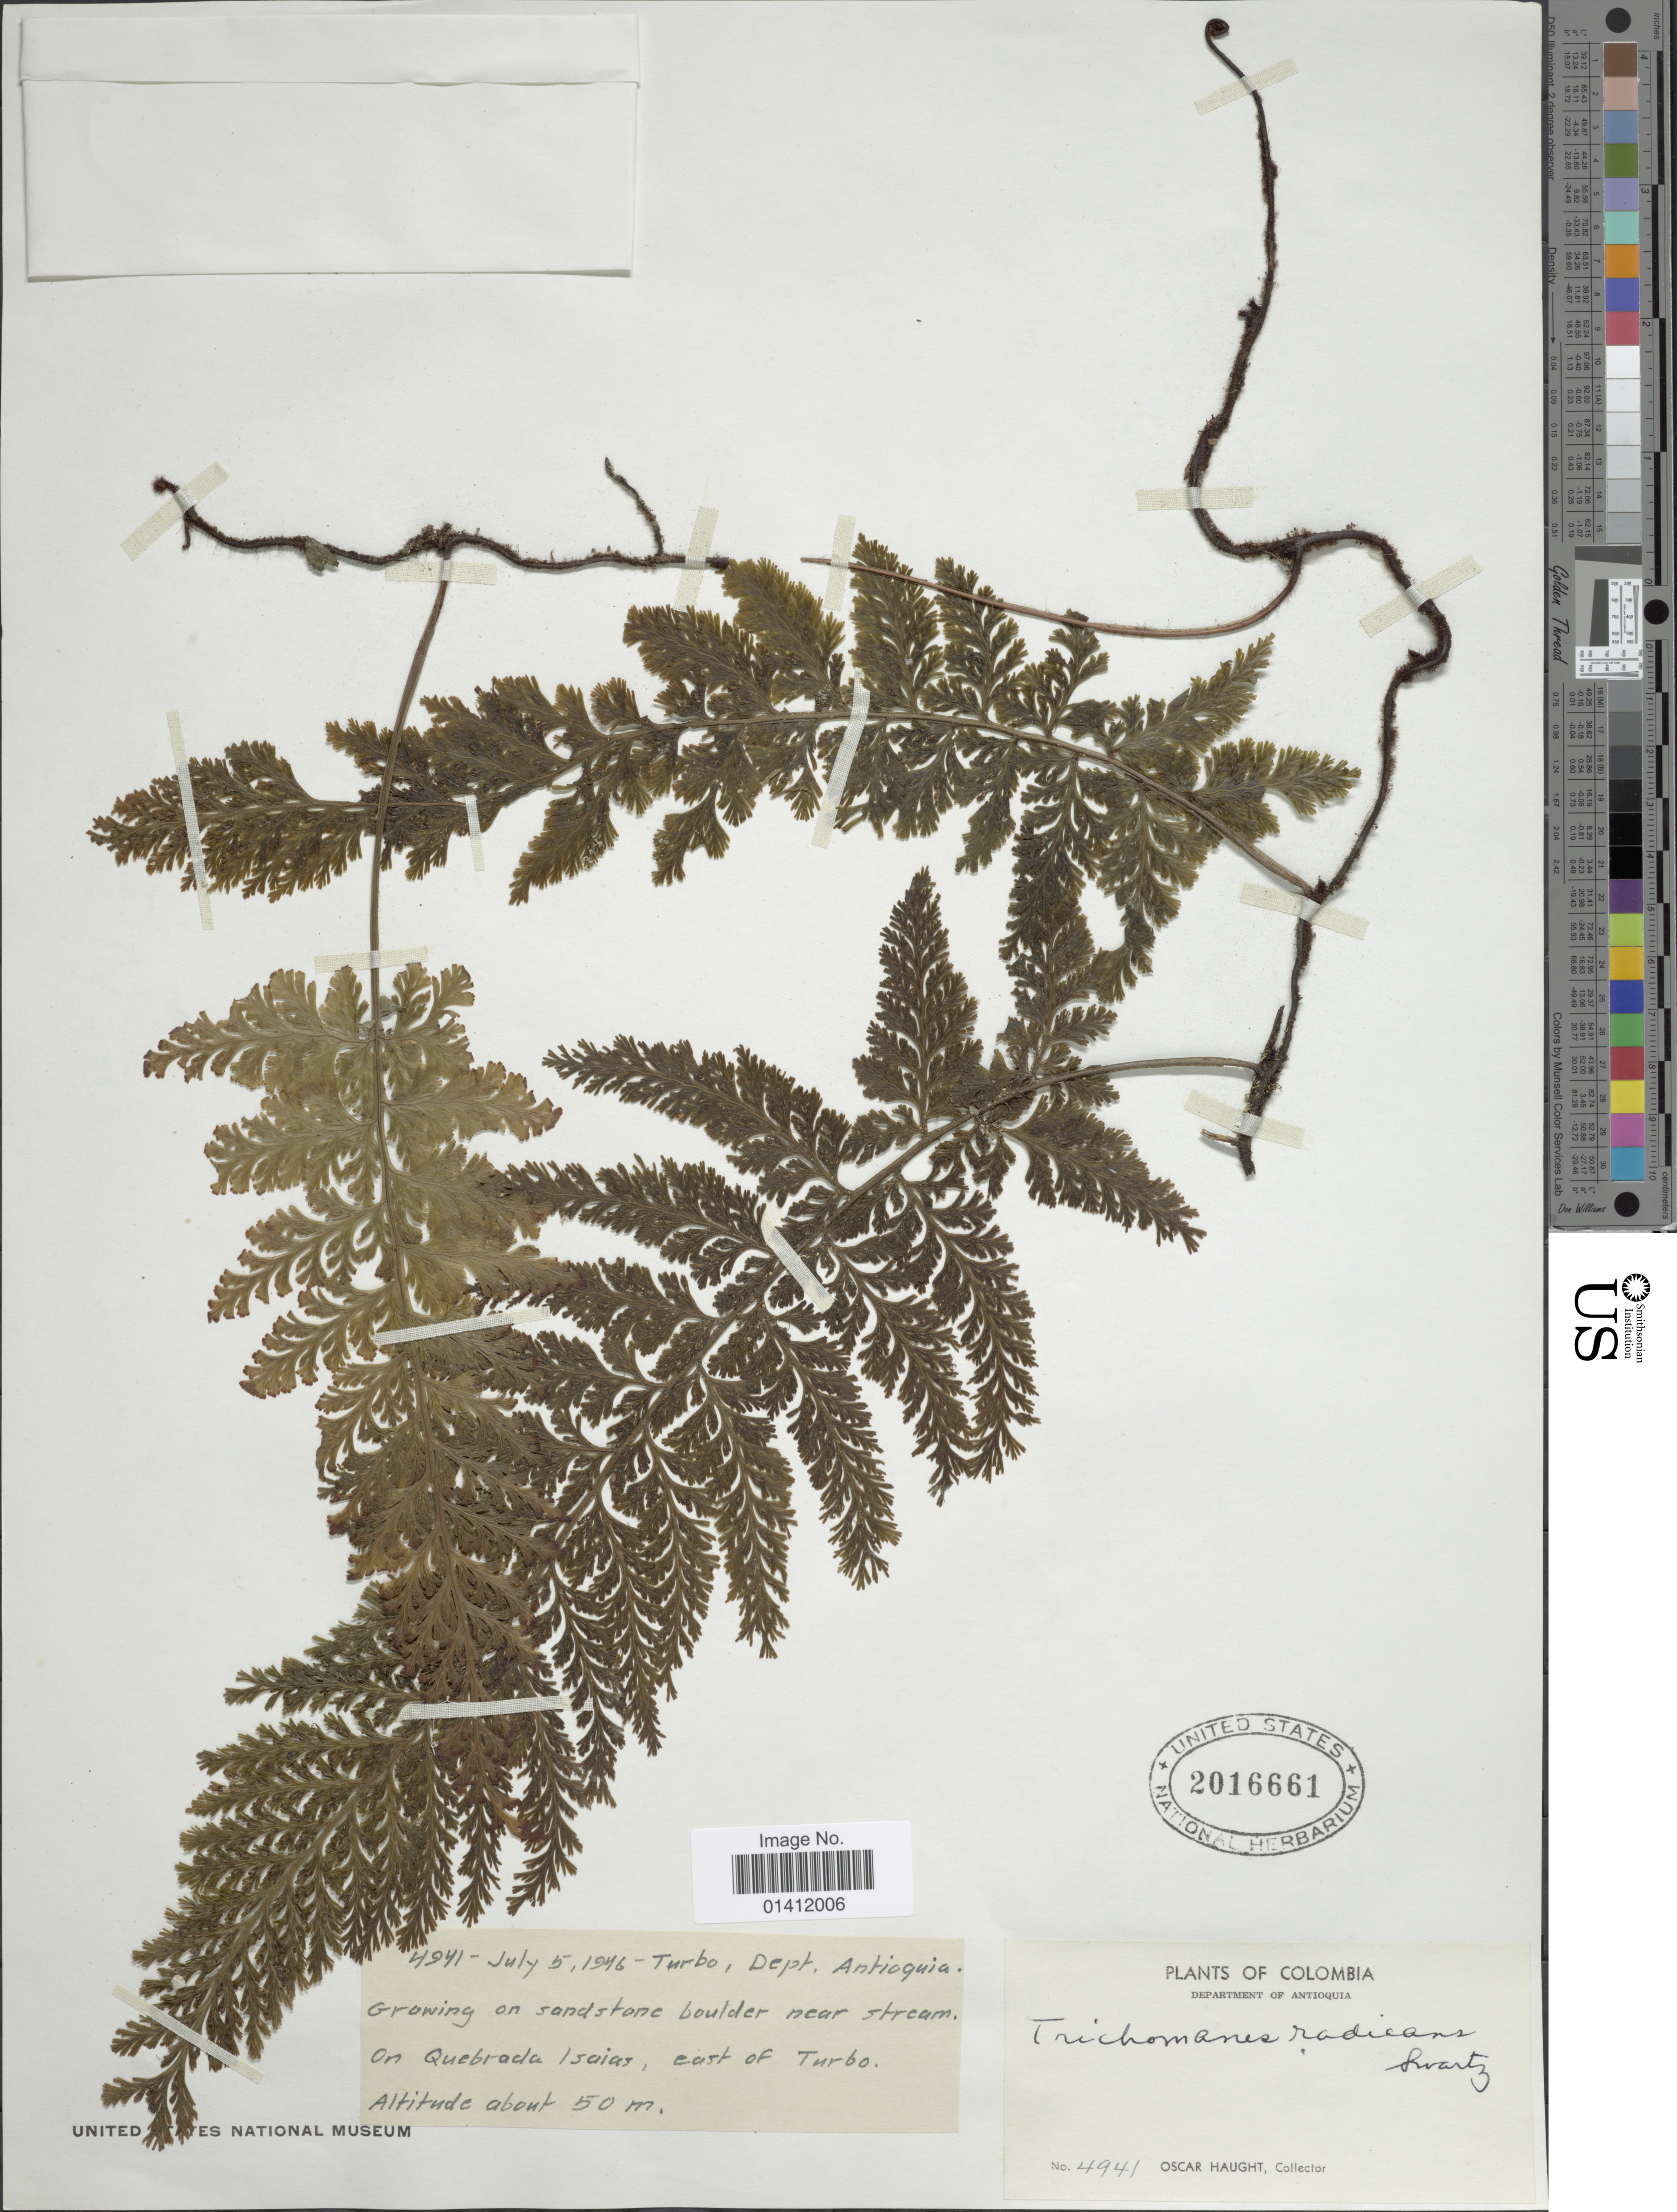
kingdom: Plantae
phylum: Tracheophyta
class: Polypodiopsida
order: Hymenophyllales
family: Hymenophyllaceae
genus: Vandenboschia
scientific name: Vandenboschia radicans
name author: (Sw.) Copel.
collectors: O. L. Haught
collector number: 4941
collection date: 1946-07-05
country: Colombia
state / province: Antioquia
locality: Department of Antioquia. Growing on a sandstone boulder near stream, on Quebrada Isaias, east of Turbo.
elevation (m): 50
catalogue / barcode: US 2016661